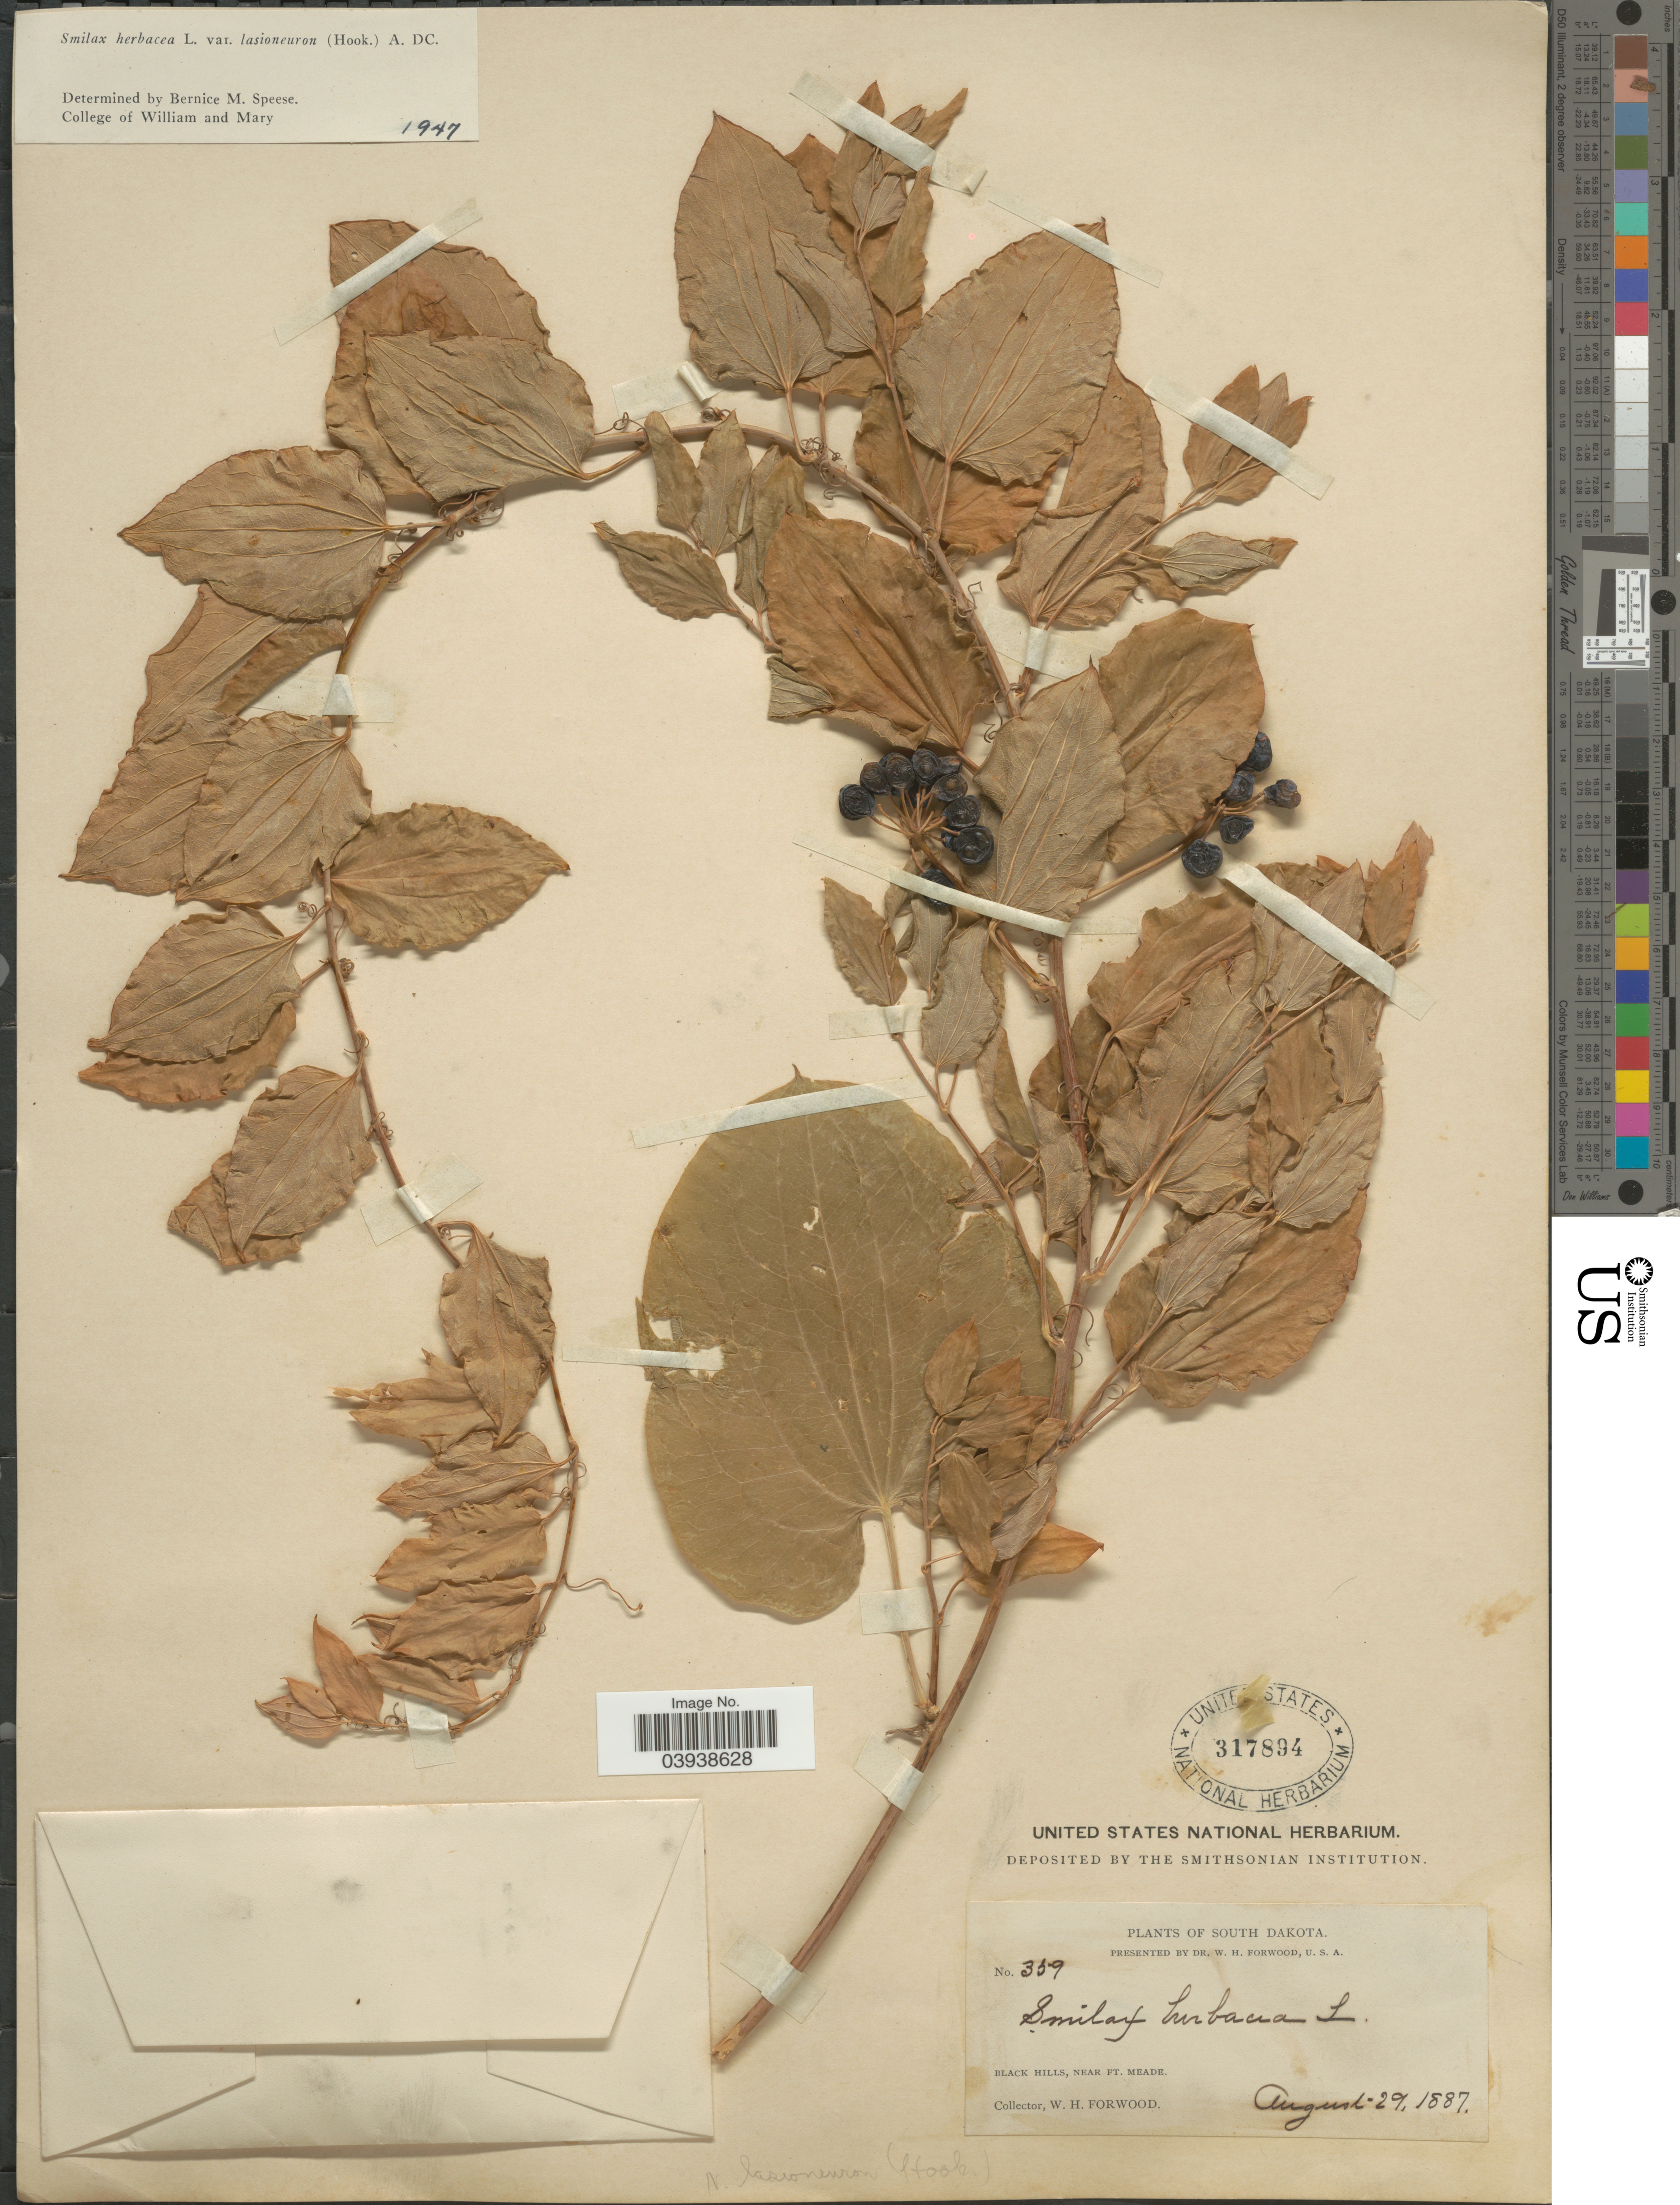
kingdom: Plantae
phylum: Tracheophyta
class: Liliopsida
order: Liliales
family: Smilacaceae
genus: Smilax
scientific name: Smilax herbacea var. lasioneuron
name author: (Hook.) A. DC.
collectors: W. Forwood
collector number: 359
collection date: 1887-08-29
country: United States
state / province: South Dakota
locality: Black Hills, near Ft. Meade.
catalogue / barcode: US 317894